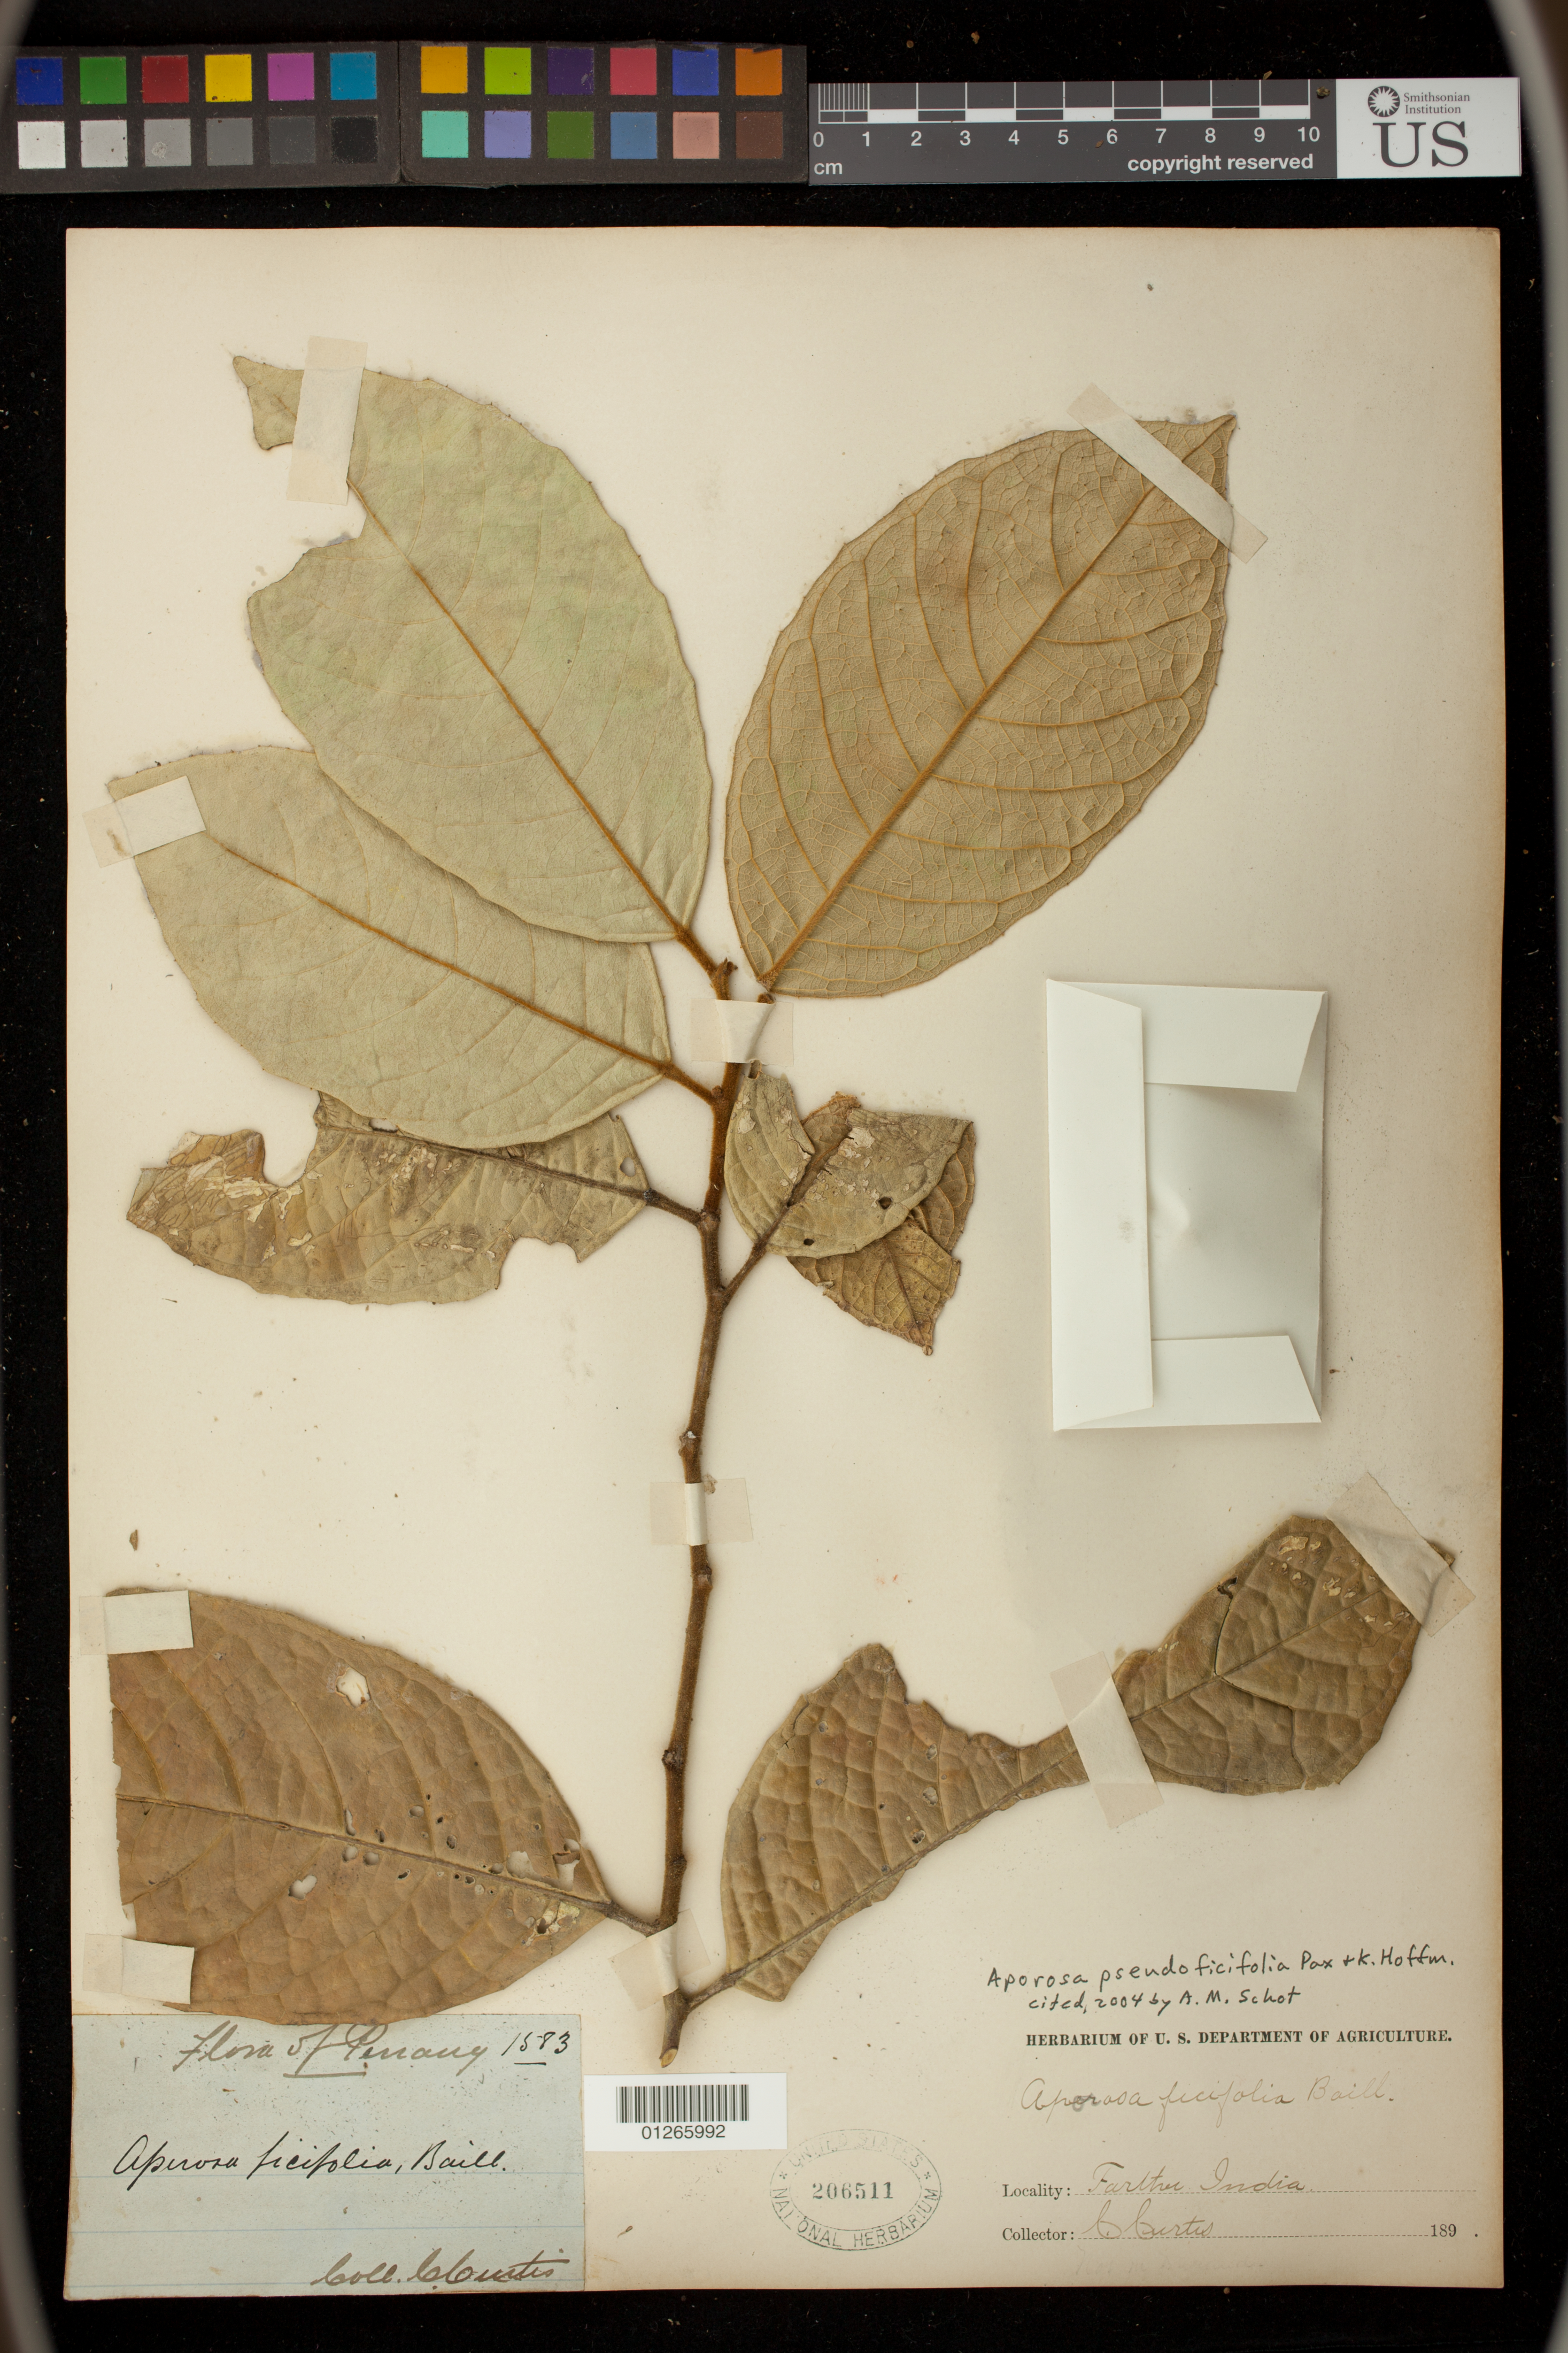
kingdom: Plantae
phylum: Tracheophyta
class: Magnoliopsida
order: Malpighiales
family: Phyllanthaceae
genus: Aporosa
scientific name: Aporosa pseudoficifolia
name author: Pax & K. Hoffm. in Engl.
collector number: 1583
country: Malaysia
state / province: Pinang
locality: Farther, India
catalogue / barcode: US 206511